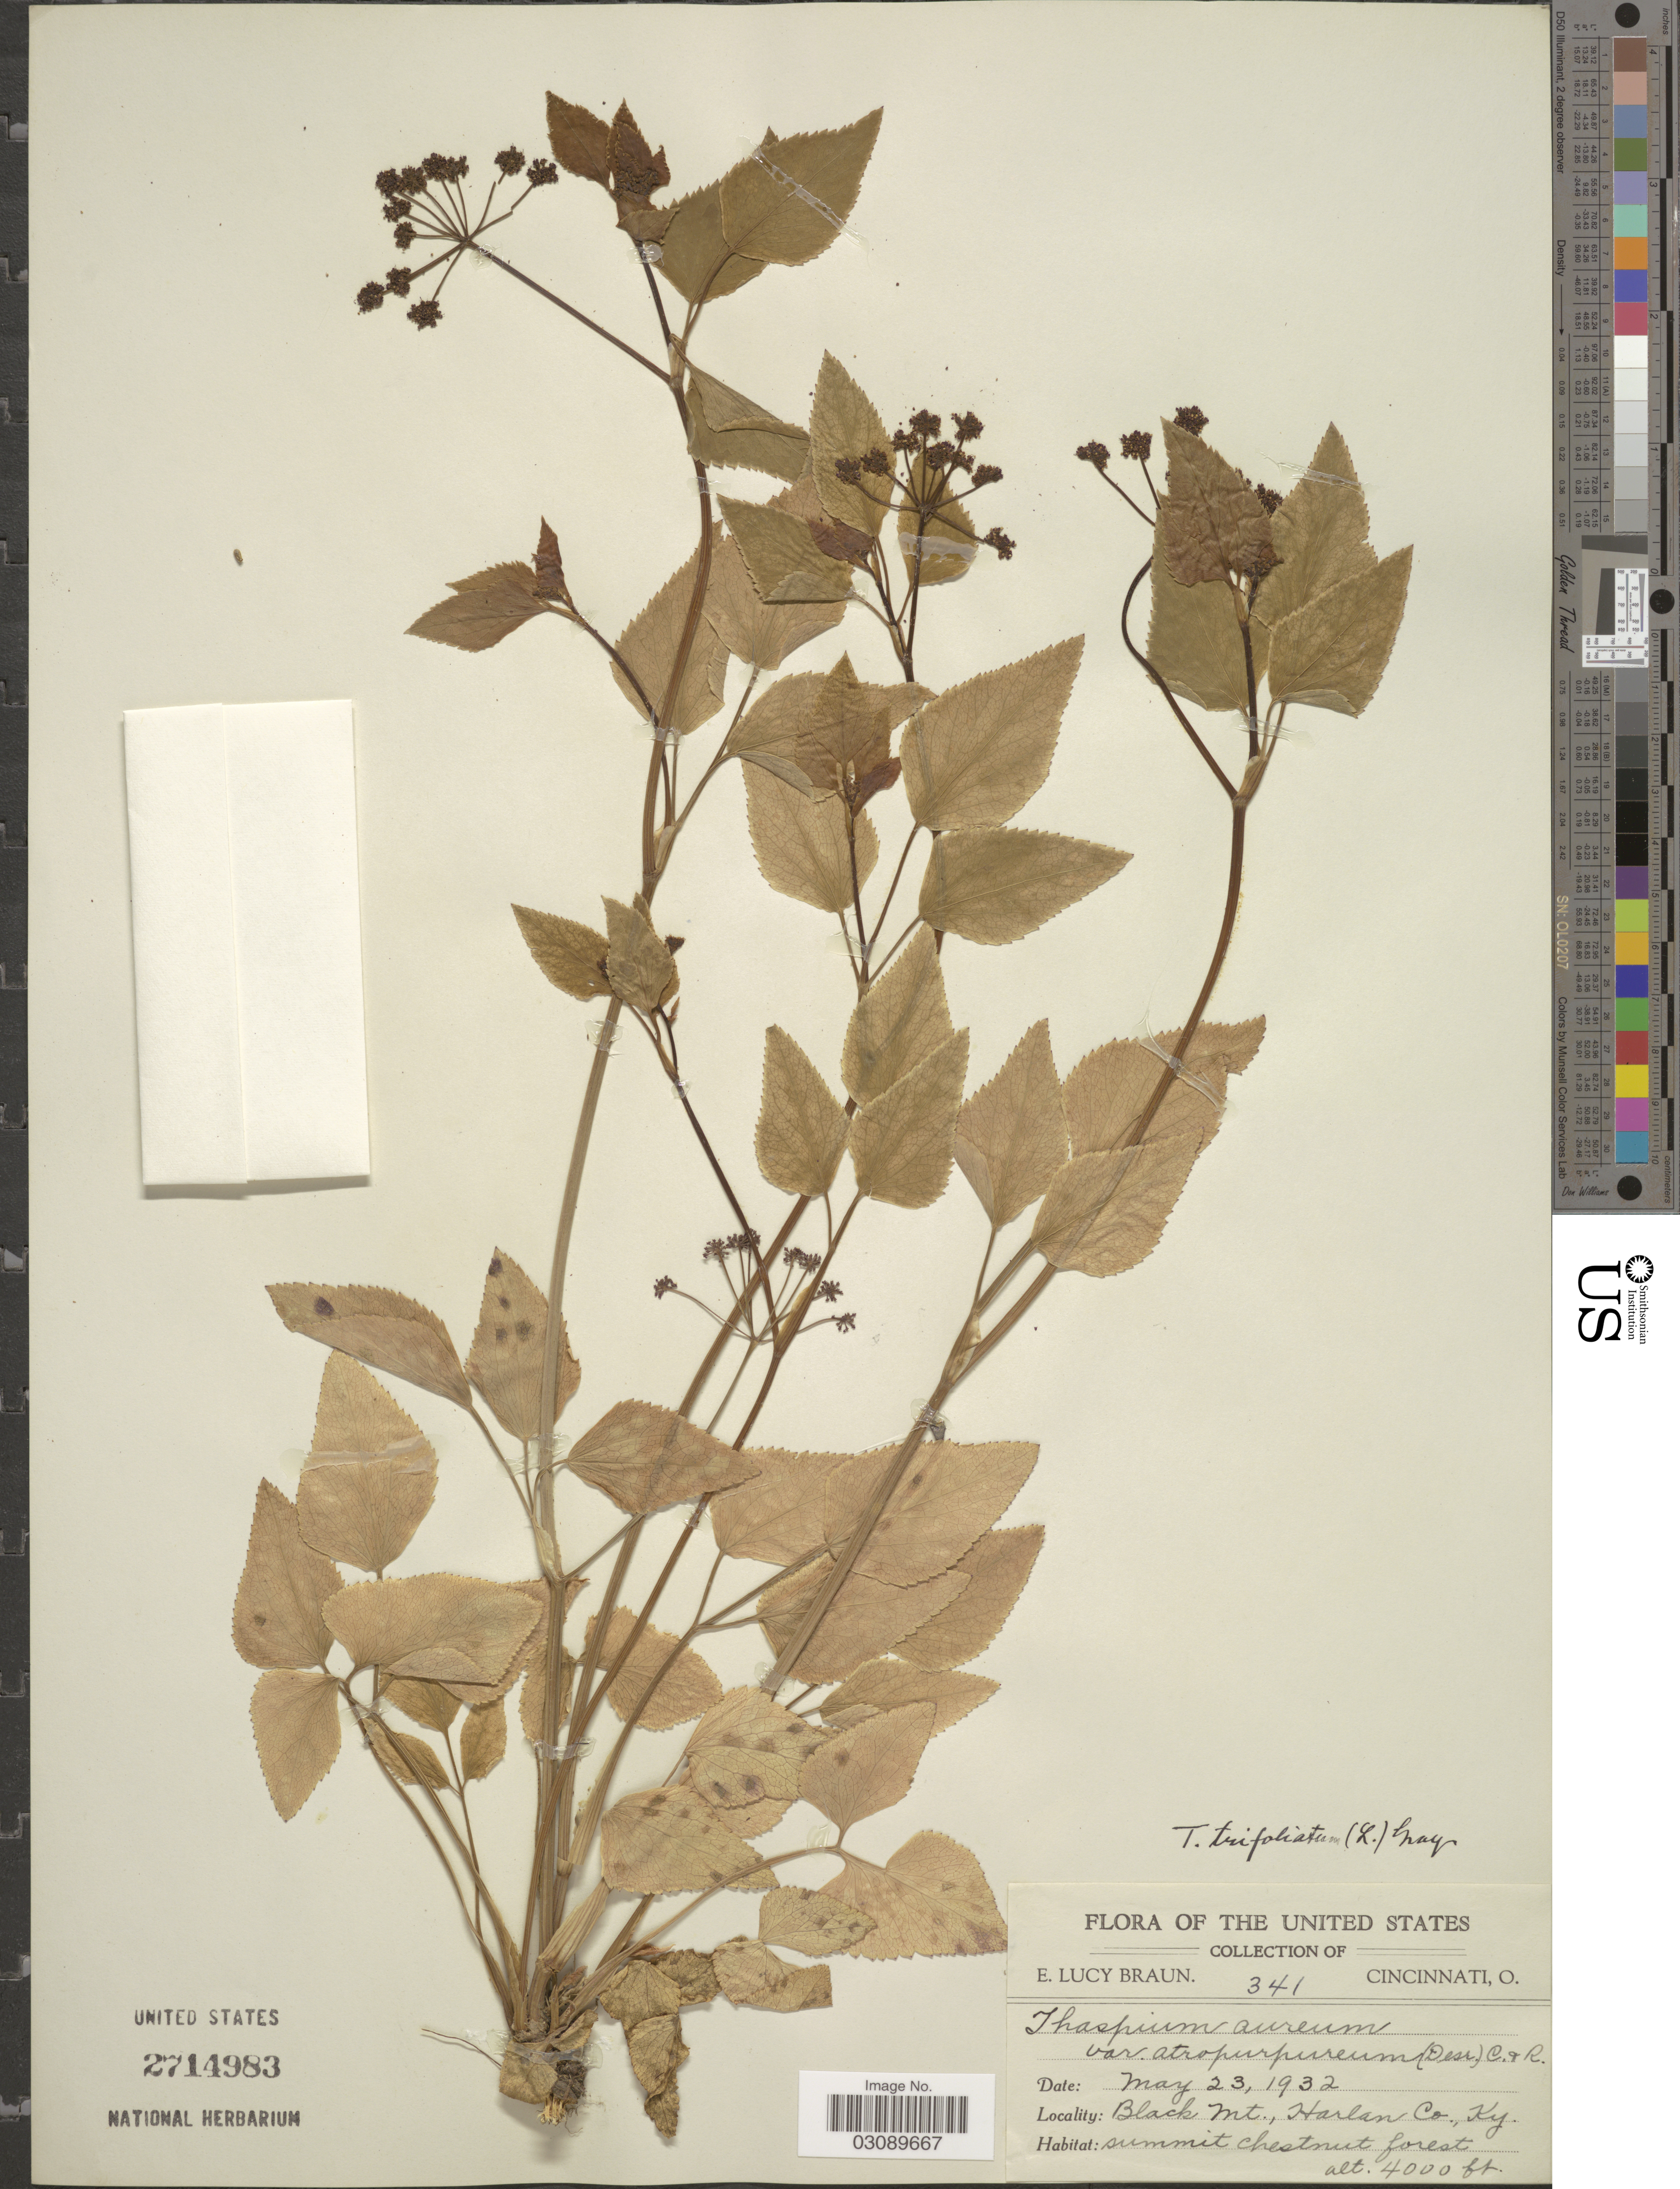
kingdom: Plantae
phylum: Tracheophyta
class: Magnoliopsida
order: Apiales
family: Apiaceae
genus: Thaspium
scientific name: Thaspium trifoliatum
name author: (L.) A. Gray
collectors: E. L. Braun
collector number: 341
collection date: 1932-05-23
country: United States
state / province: Kentucky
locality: Black Mt., Harlan Co.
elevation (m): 1219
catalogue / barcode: US 2714983